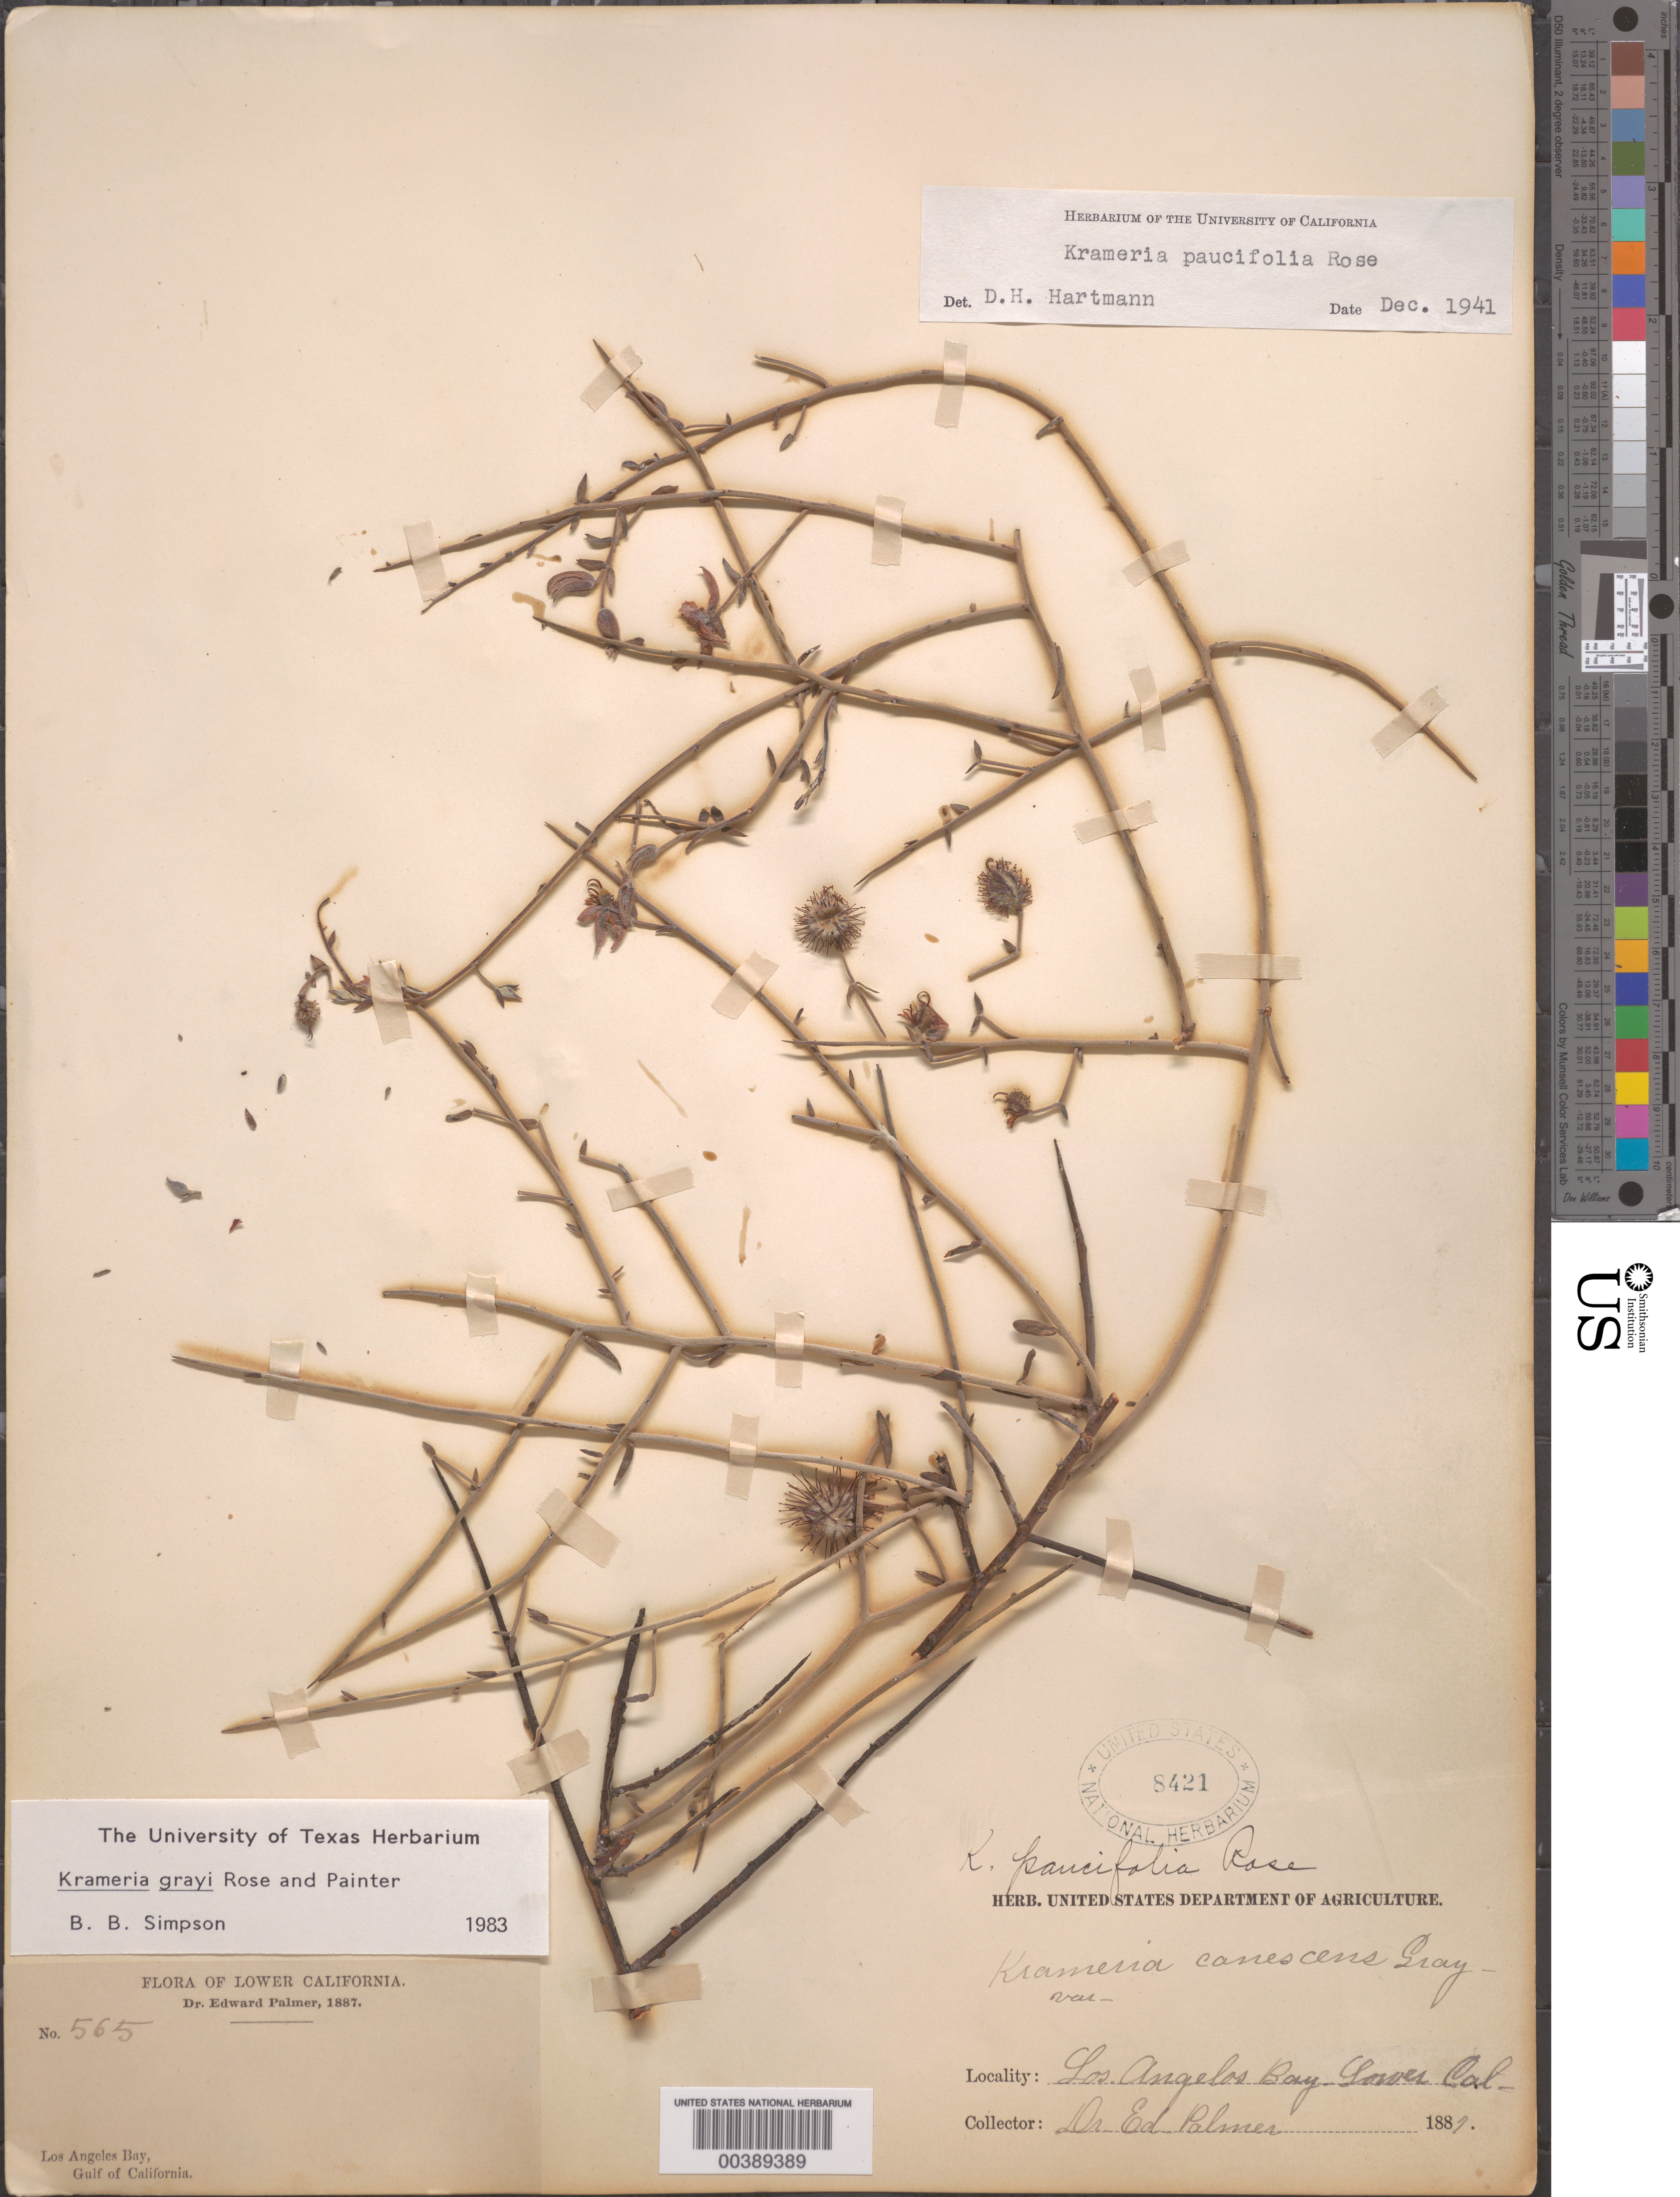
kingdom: Plantae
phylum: Tracheophyta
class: Magnoliopsida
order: Zygophyllales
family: Krameriaceae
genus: Krameria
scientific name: Krameria grayi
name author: Rose & J.H. Painter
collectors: E. Palmer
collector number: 565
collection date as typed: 1887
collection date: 1887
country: Mexico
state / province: Baja California Norte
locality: Los Angeles Bay, Gulf of California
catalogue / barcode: US 8421